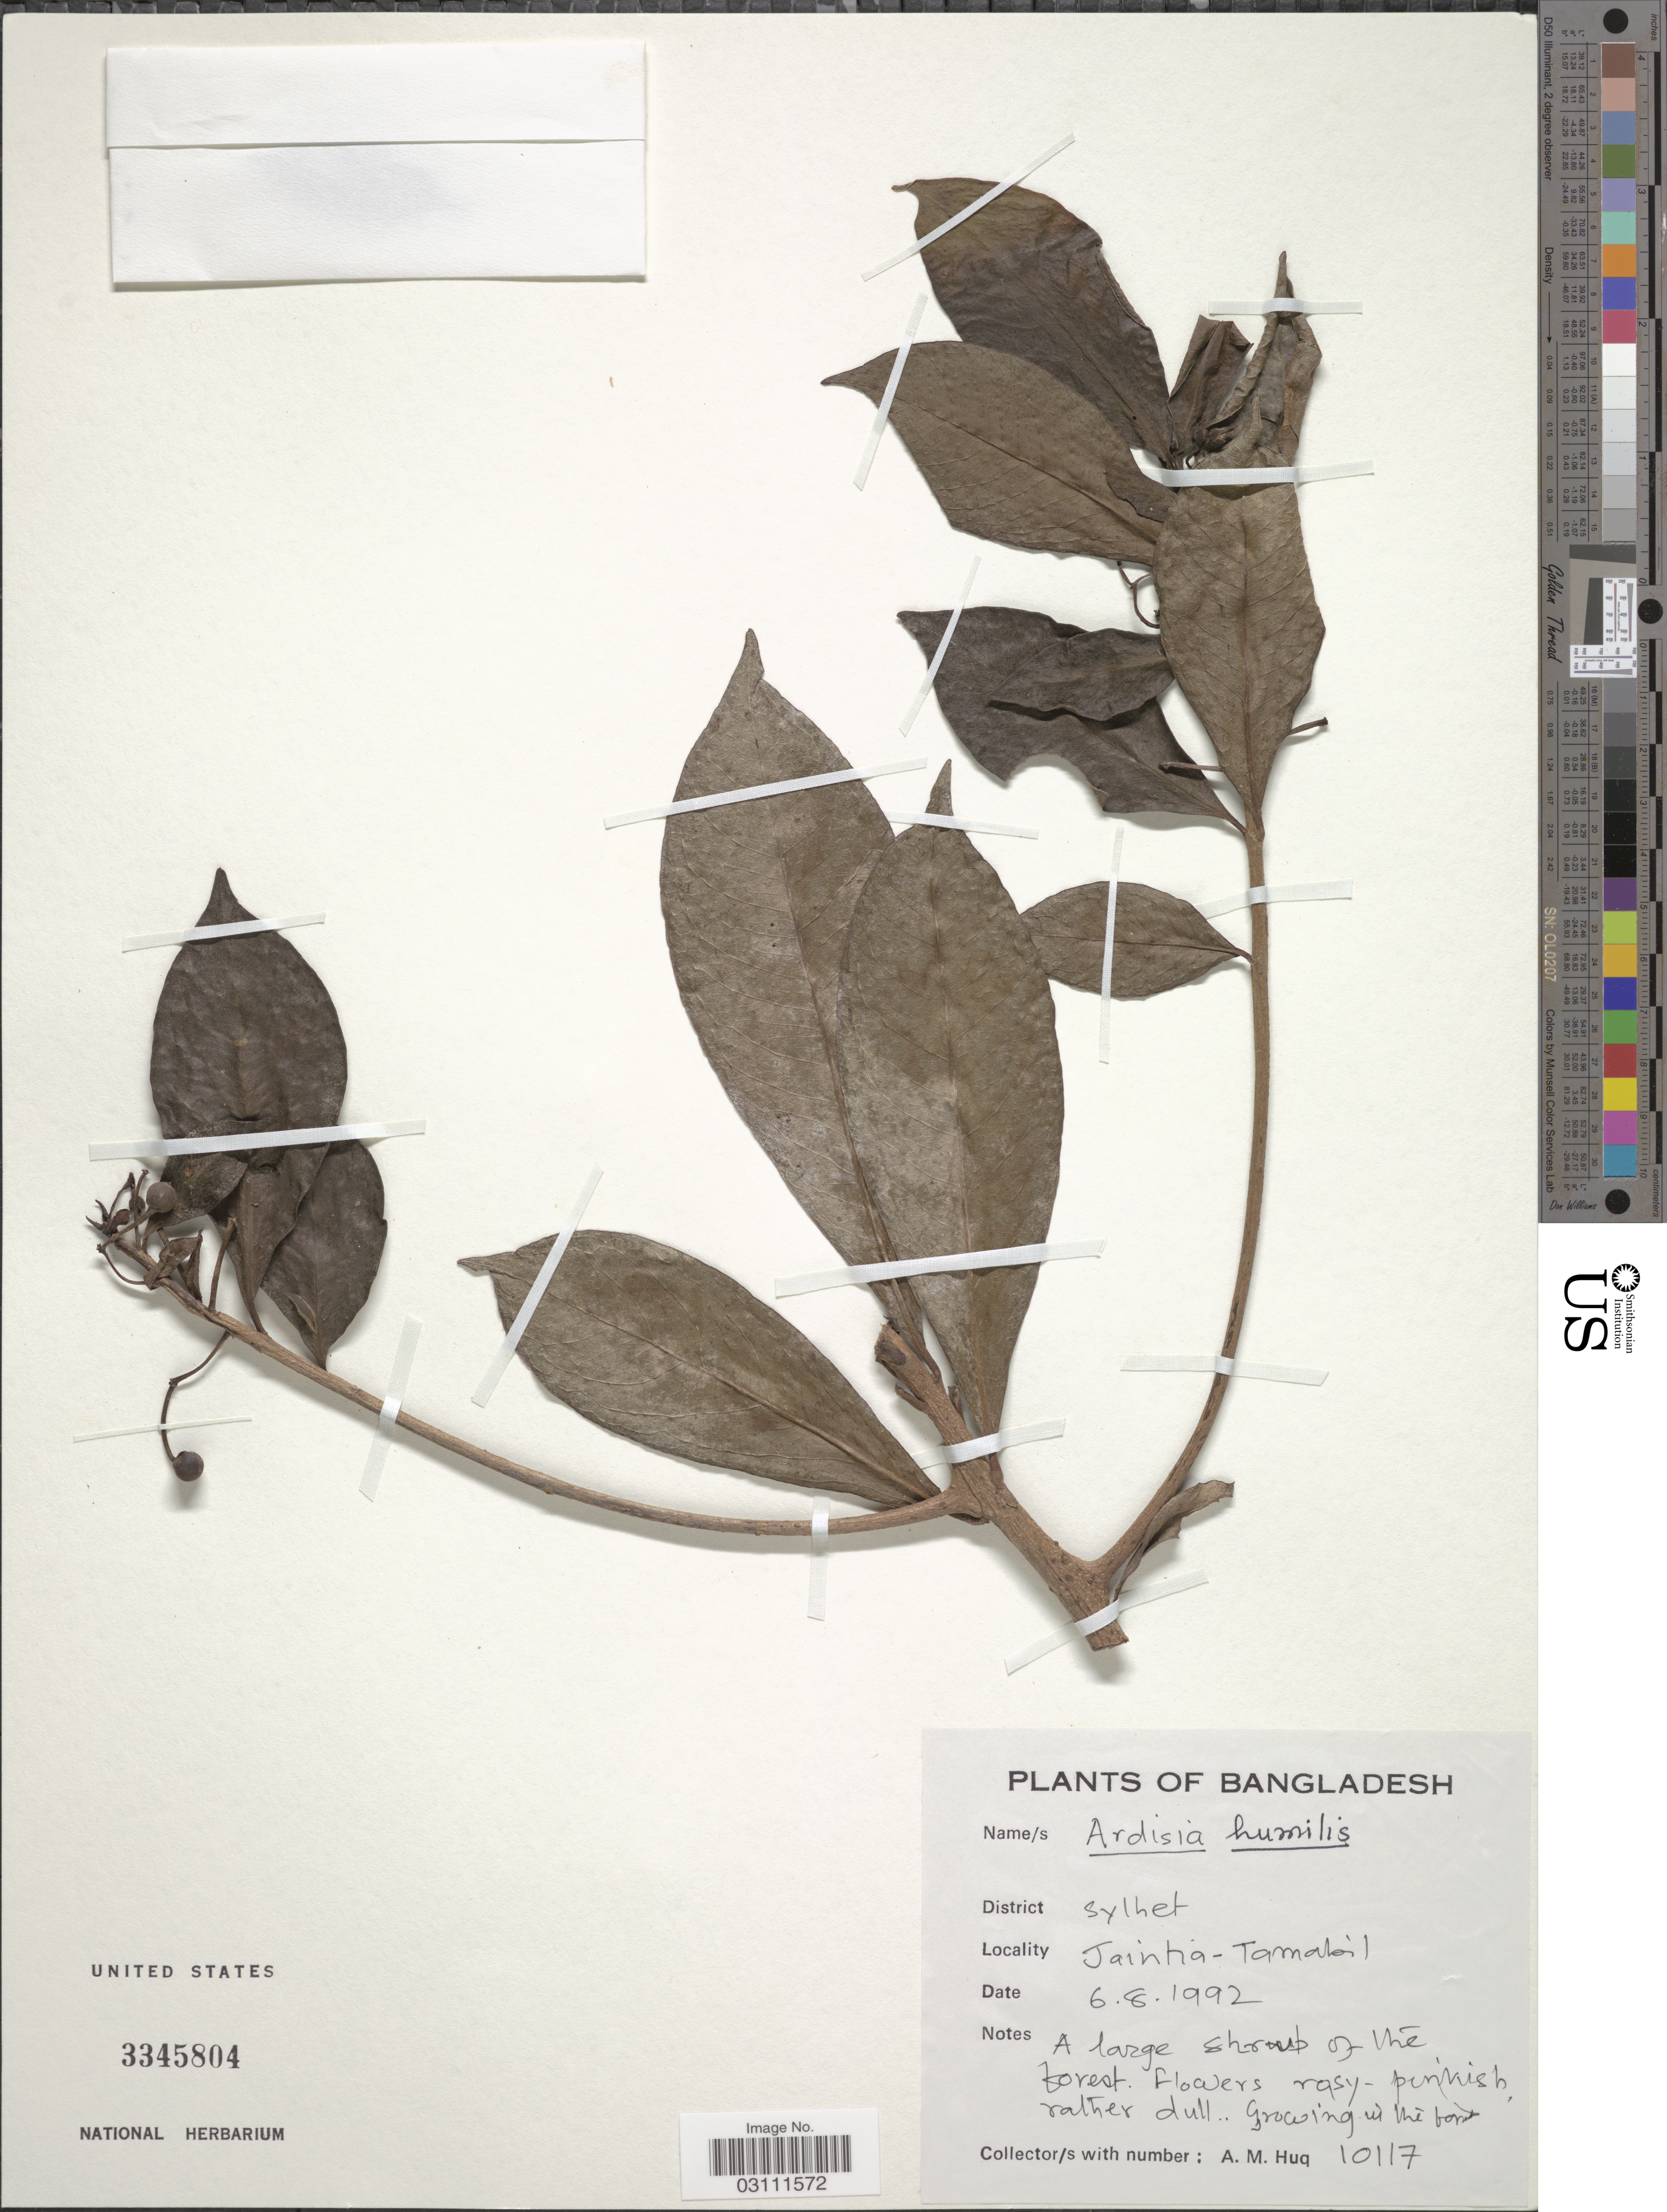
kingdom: Plantae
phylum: Tracheophyta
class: Magnoliopsida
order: Ericales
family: Primulaceae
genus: Ardisia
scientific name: Ardisia humilis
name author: Vahl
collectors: A. M. Huq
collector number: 10117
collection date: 1992-08-06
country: Bangladesh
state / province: Sylhet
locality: District Sylhet, Jaintia-Tamabil.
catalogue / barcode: US 3345804